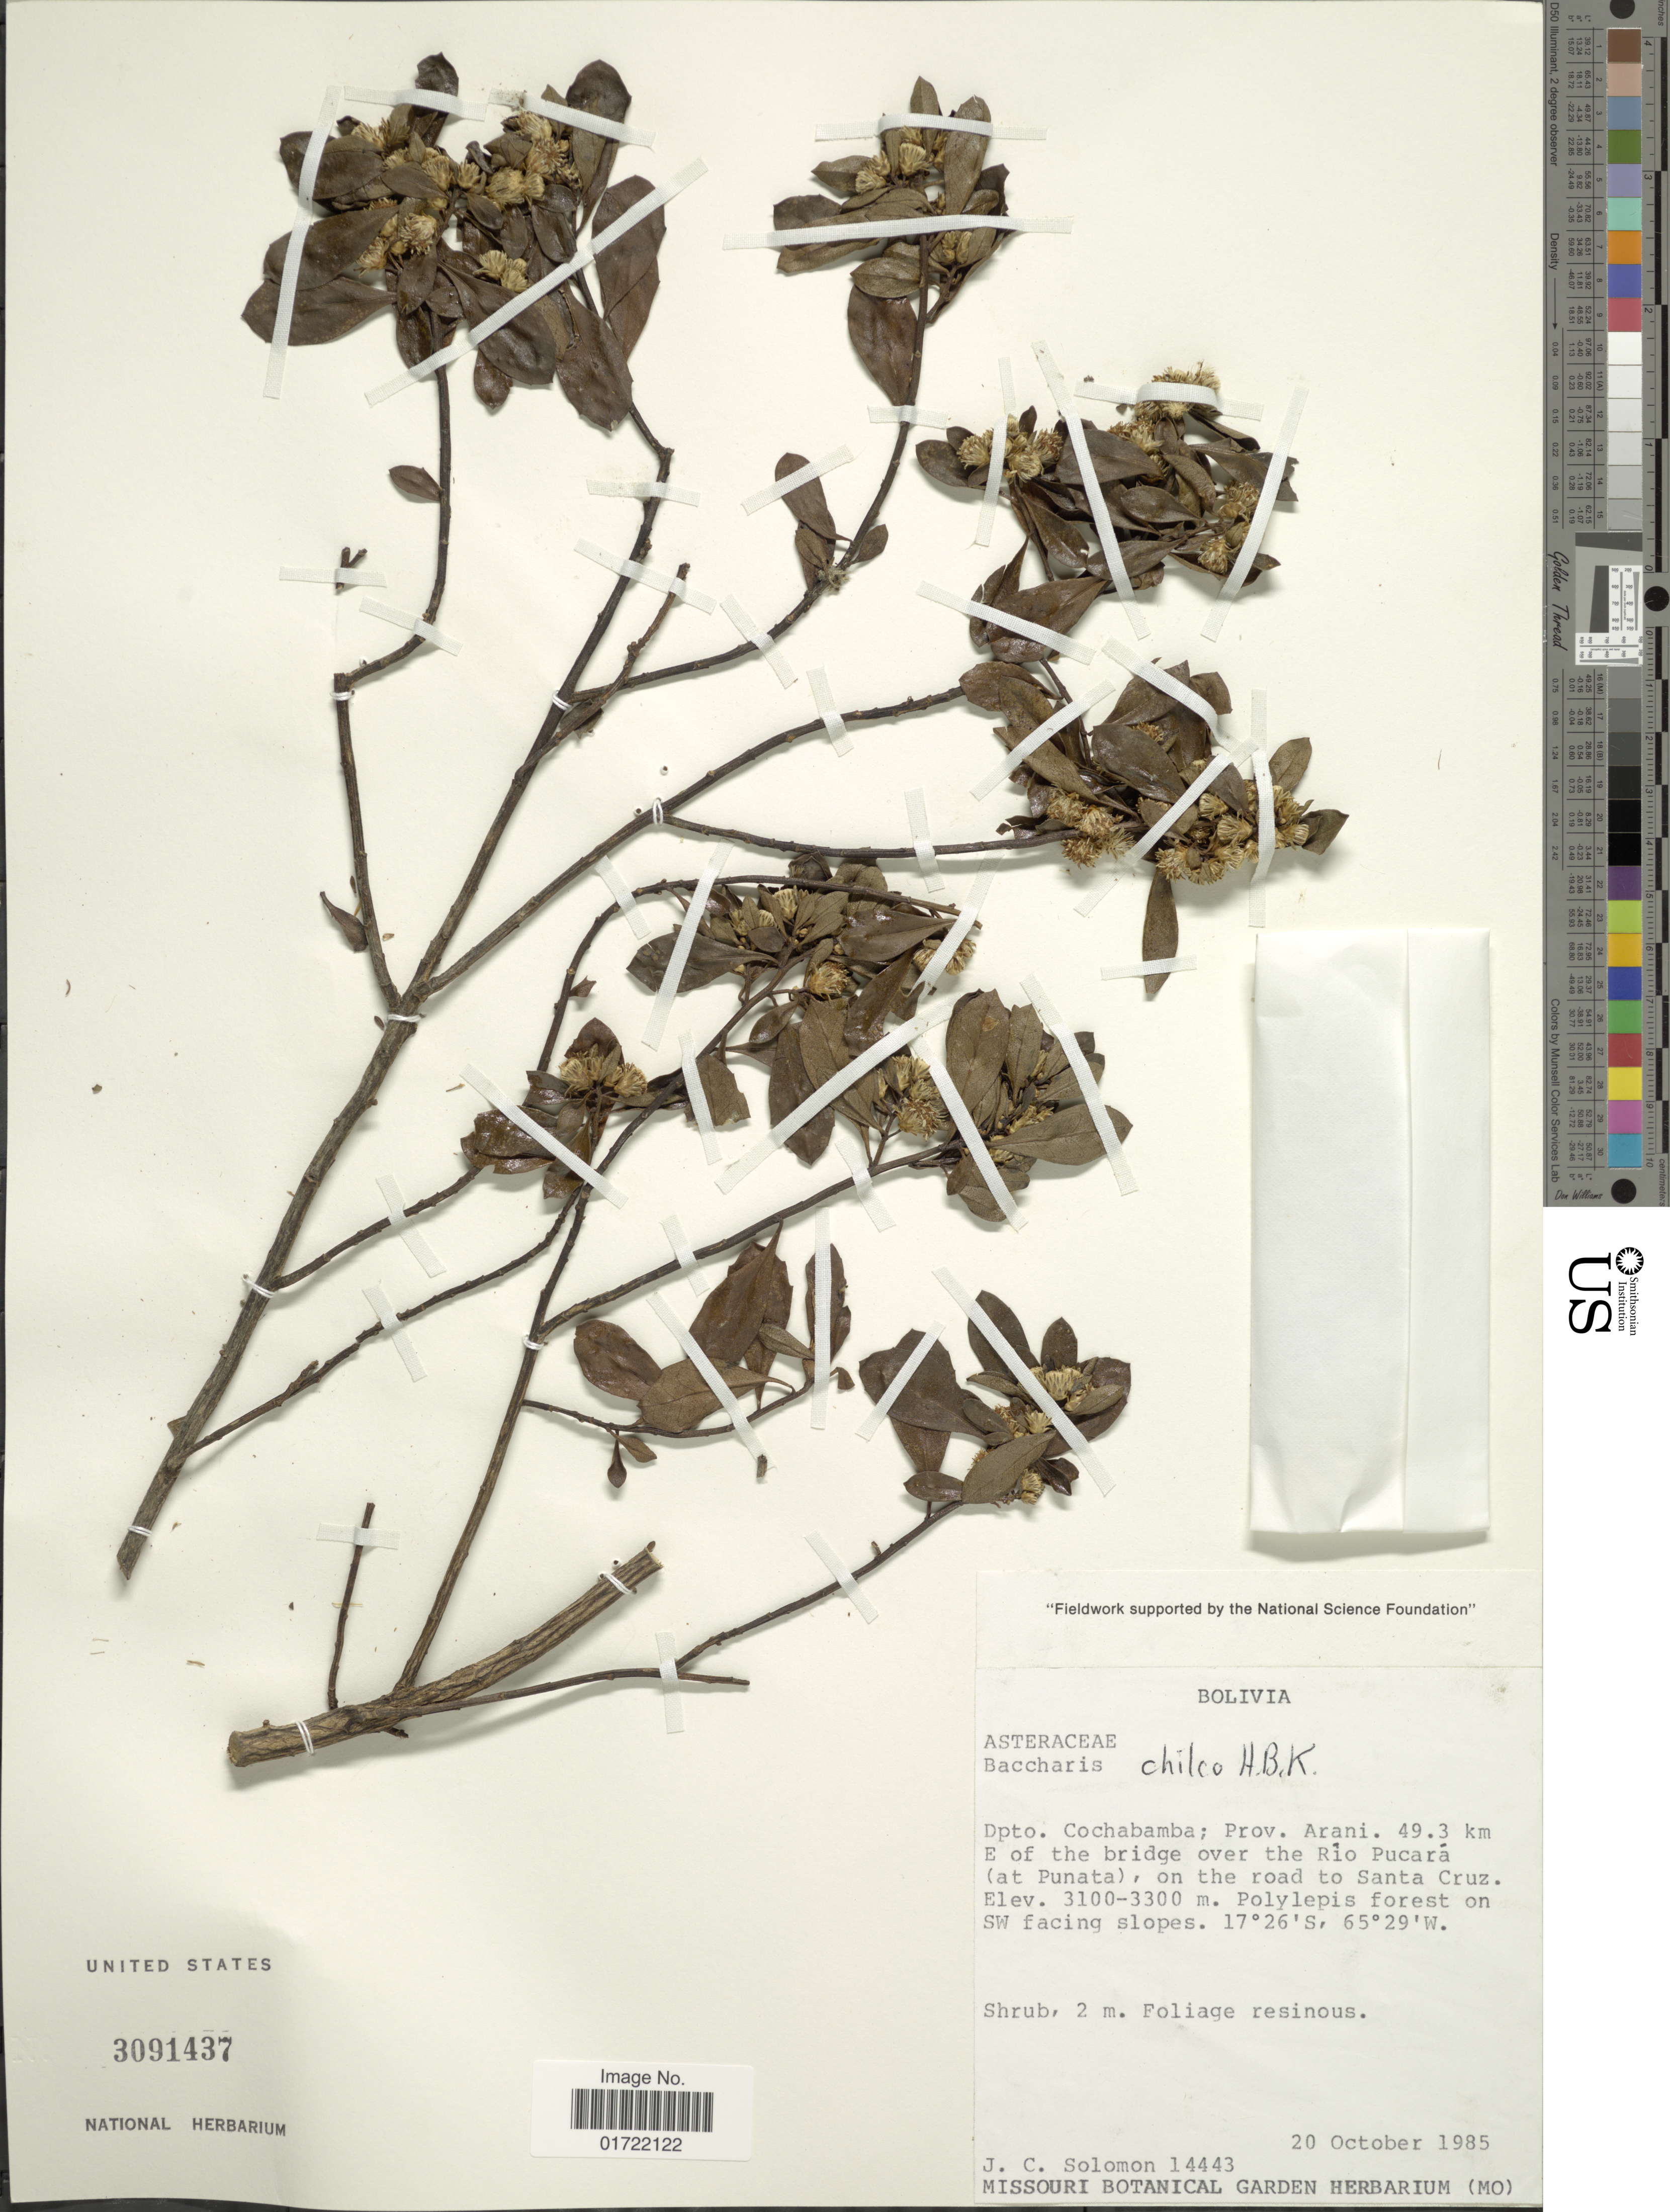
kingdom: Plantae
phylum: Tracheophyta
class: Magnoliopsida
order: Asterales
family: Asteraceae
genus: Baccharis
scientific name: Baccharis chilco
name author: Kunth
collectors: J. C. Solomon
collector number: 14443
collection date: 1985-10-20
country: Bolivia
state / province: Cochabamba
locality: Dpto. Cochabamba; Prov. Arani, 49.3 km E of the bridge over the Rio Pucara (At Punata), on the road to Santa Cruz, Polylepis forest on SW facing slopes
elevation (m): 3100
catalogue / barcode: US 3091437